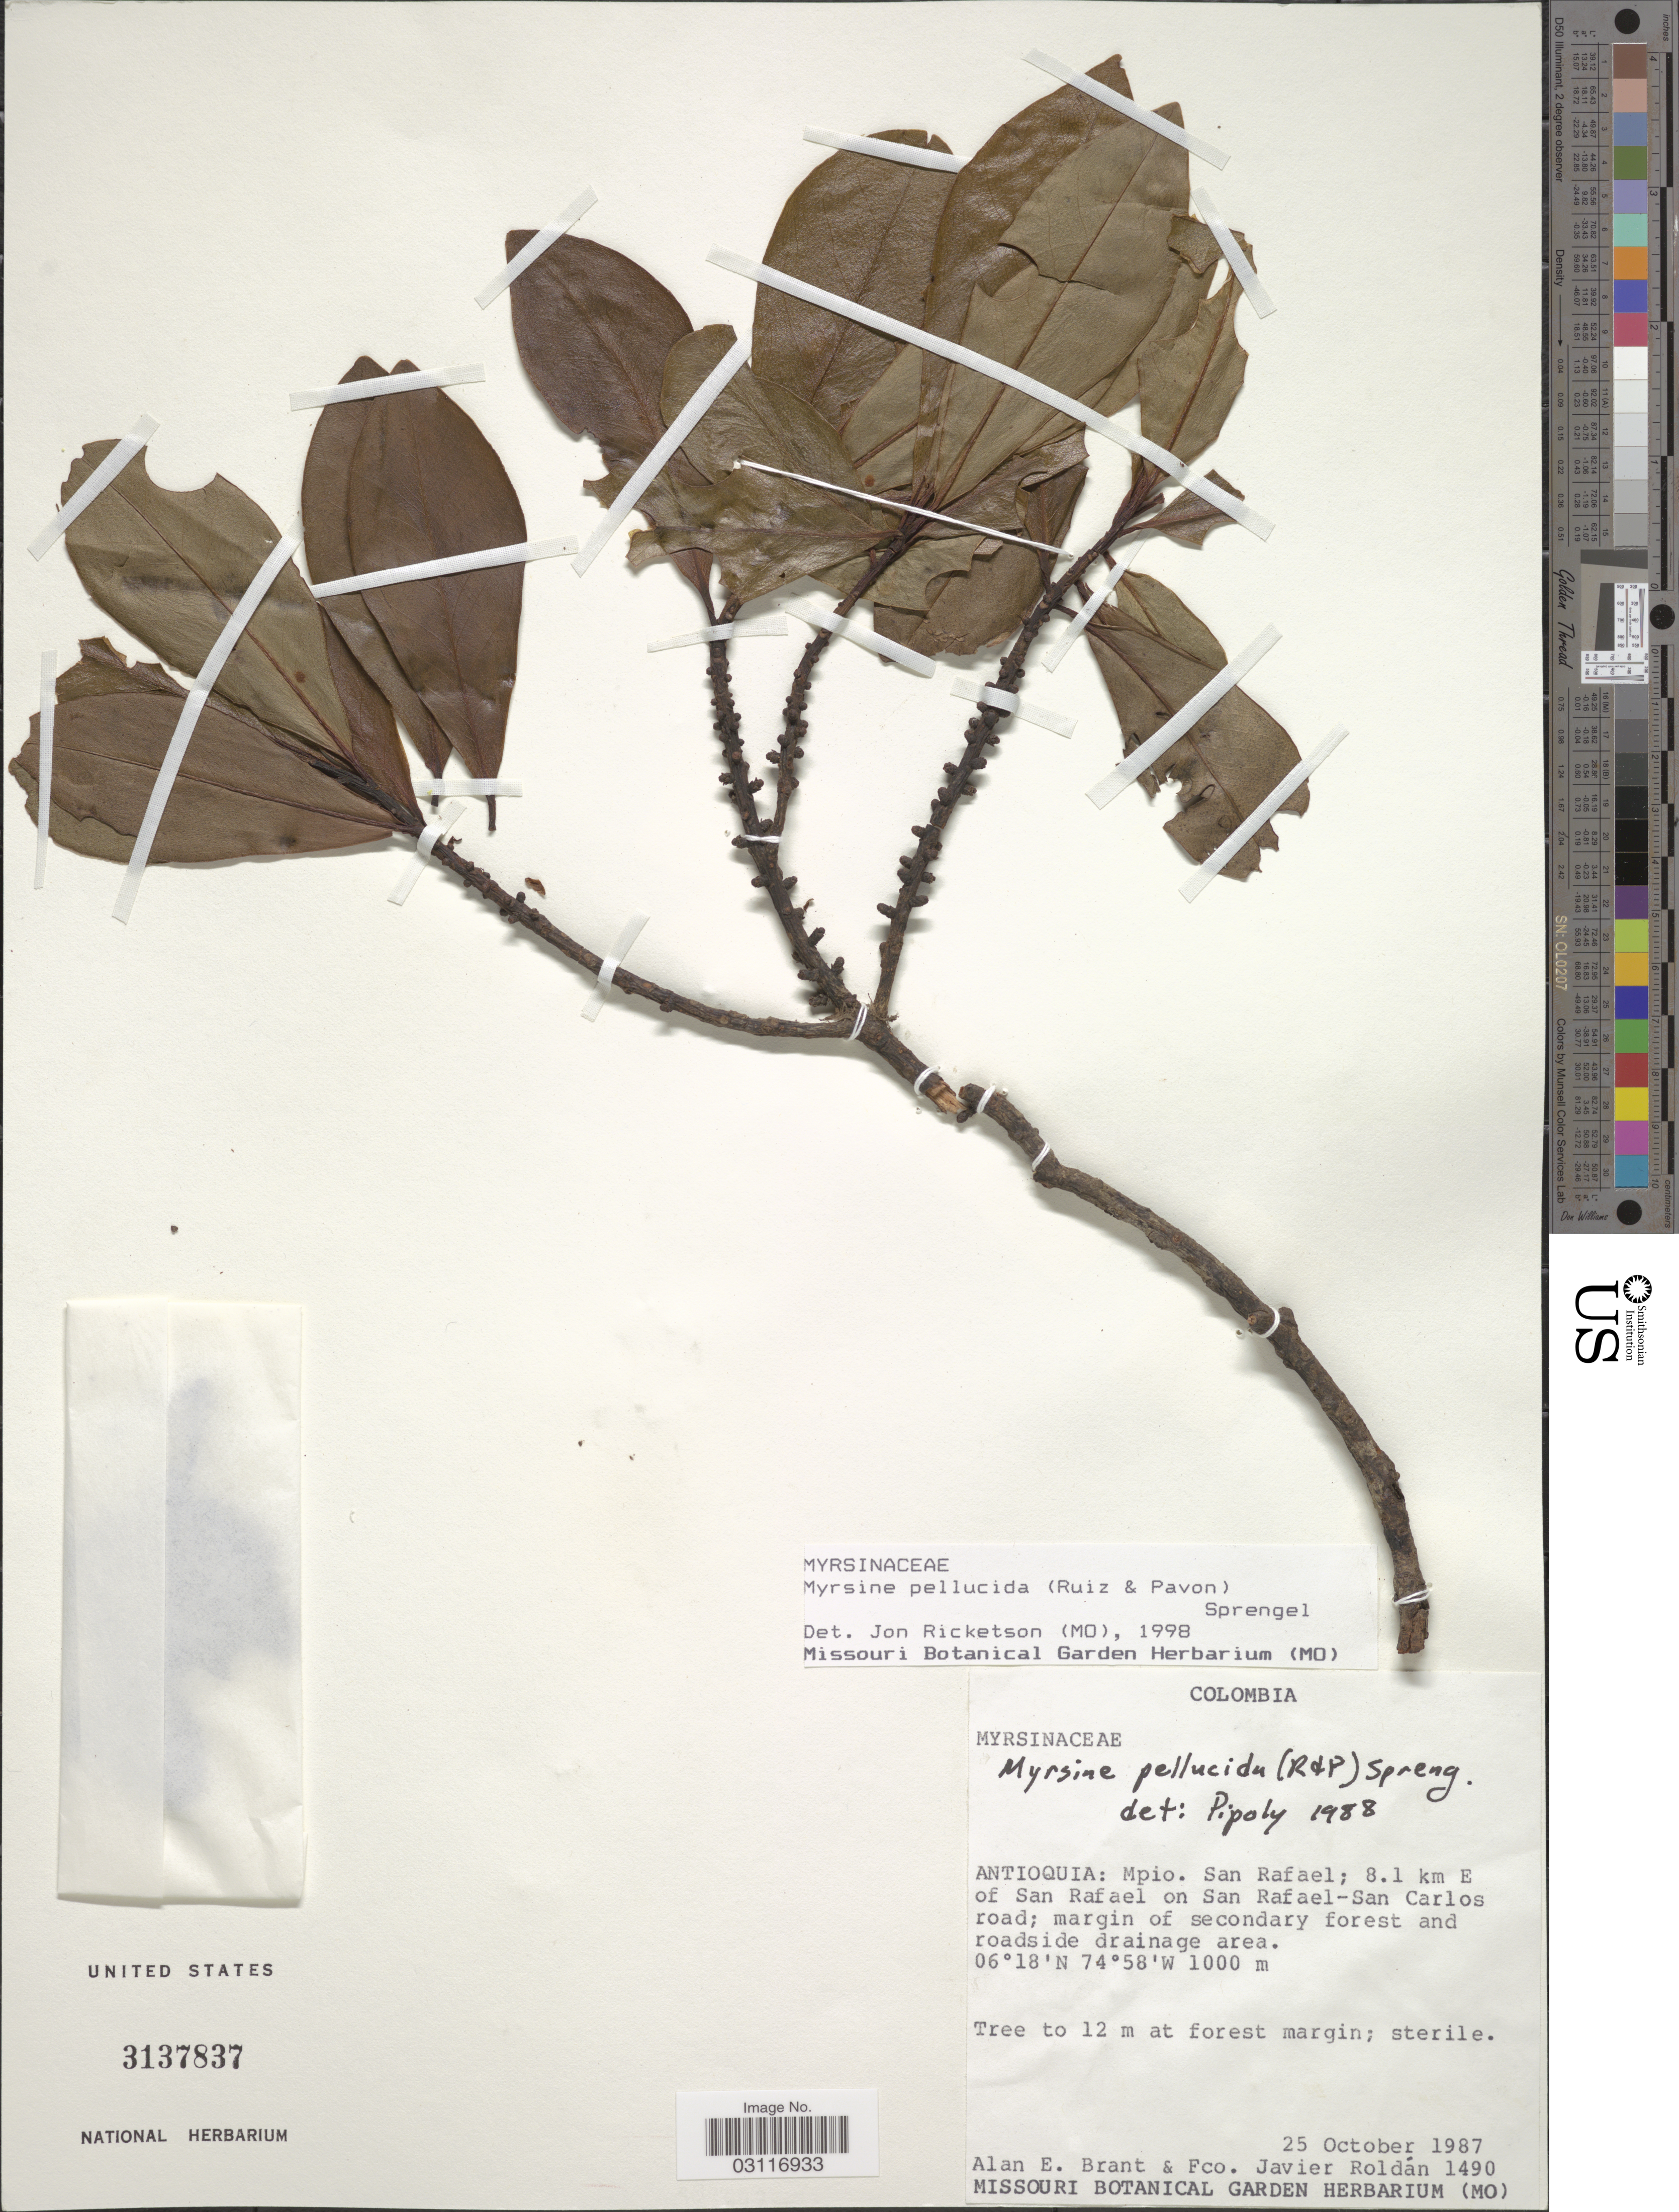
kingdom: Plantae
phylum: Tracheophyta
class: Magnoliopsida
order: Ericales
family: Primulaceae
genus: Myrsine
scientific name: Myrsine pellucida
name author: (Ruiz & Pav.) Spreng.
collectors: A. Brant & F. J. Roldán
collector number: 1490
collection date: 1987-10-25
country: Colombia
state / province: Antioquia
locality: Mpio. San Rafael; 8.1 km E of San Rafael on San Rafael-San Carlos road.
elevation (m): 1000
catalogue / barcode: US 3137837